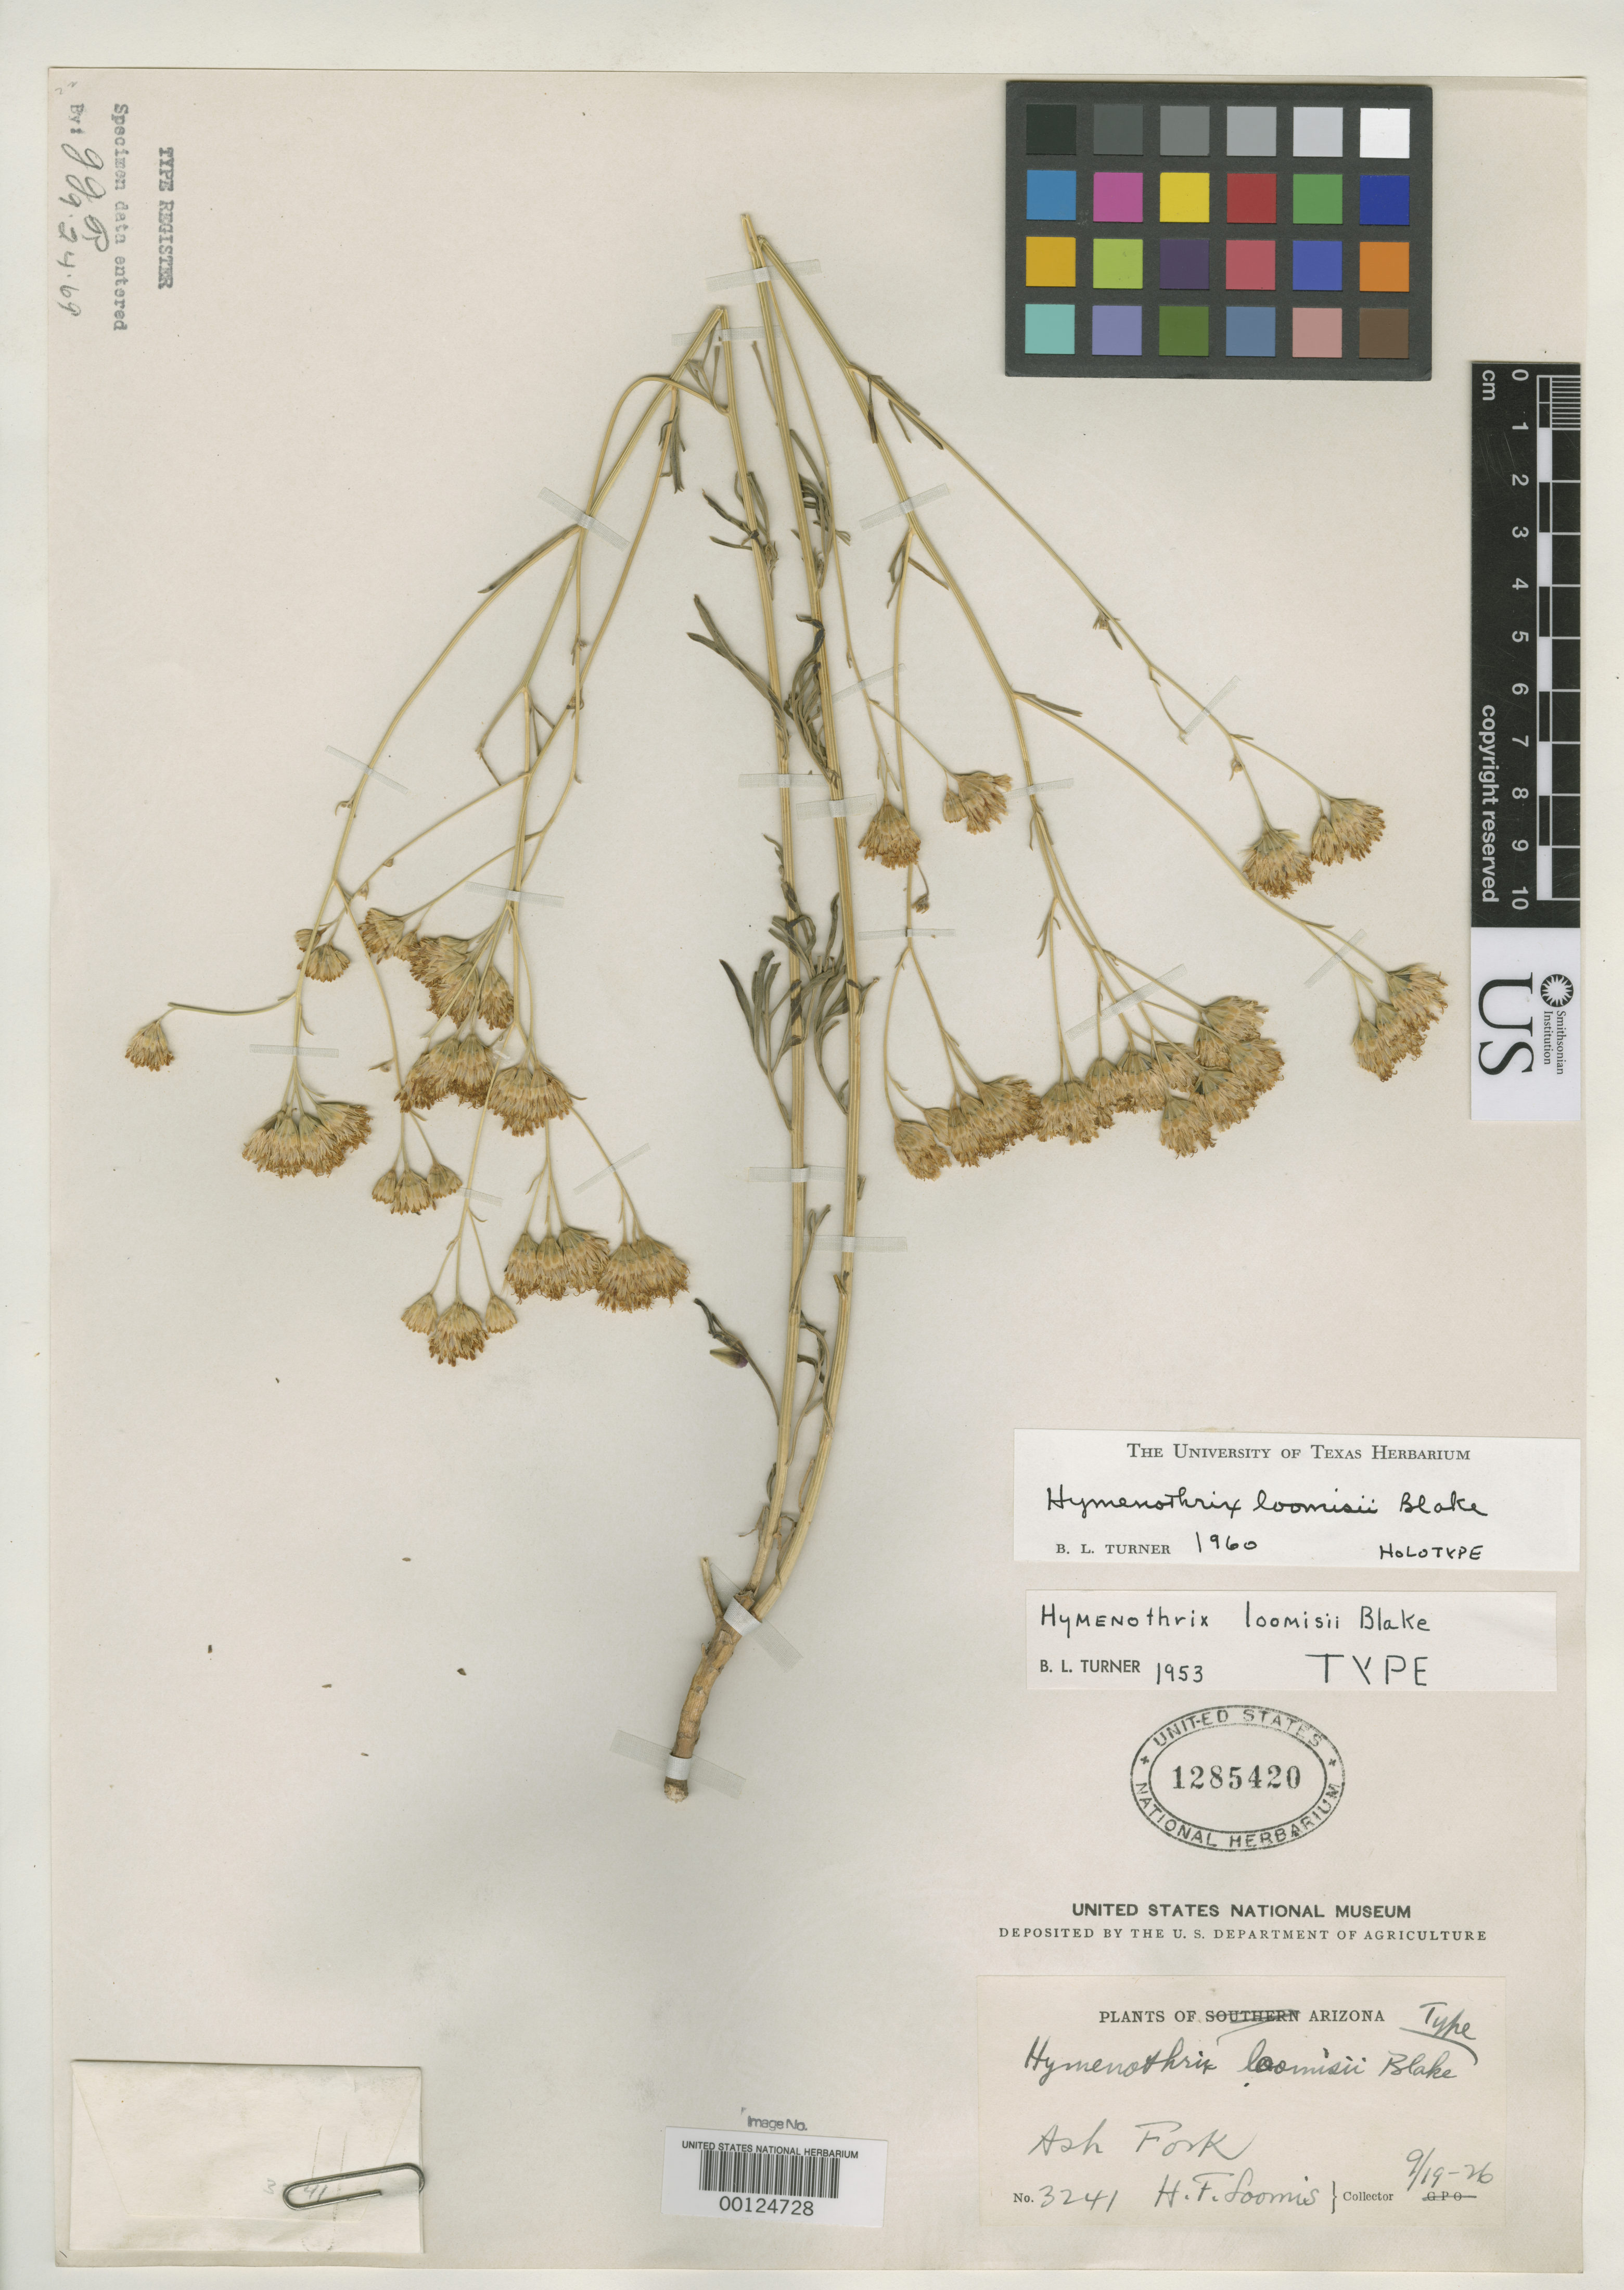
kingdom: Plantae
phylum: Tracheophyta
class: Magnoliopsida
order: Asterales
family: Asteraceae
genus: Hymenothrix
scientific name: Hymenothrix loomisii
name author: S.F. Blake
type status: Holotype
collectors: H. F. Loomis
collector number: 3241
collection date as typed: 19 Sep 1926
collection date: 1926-09-19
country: United States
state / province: Arizona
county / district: Yavapai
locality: Ash Fork.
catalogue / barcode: US 1285420